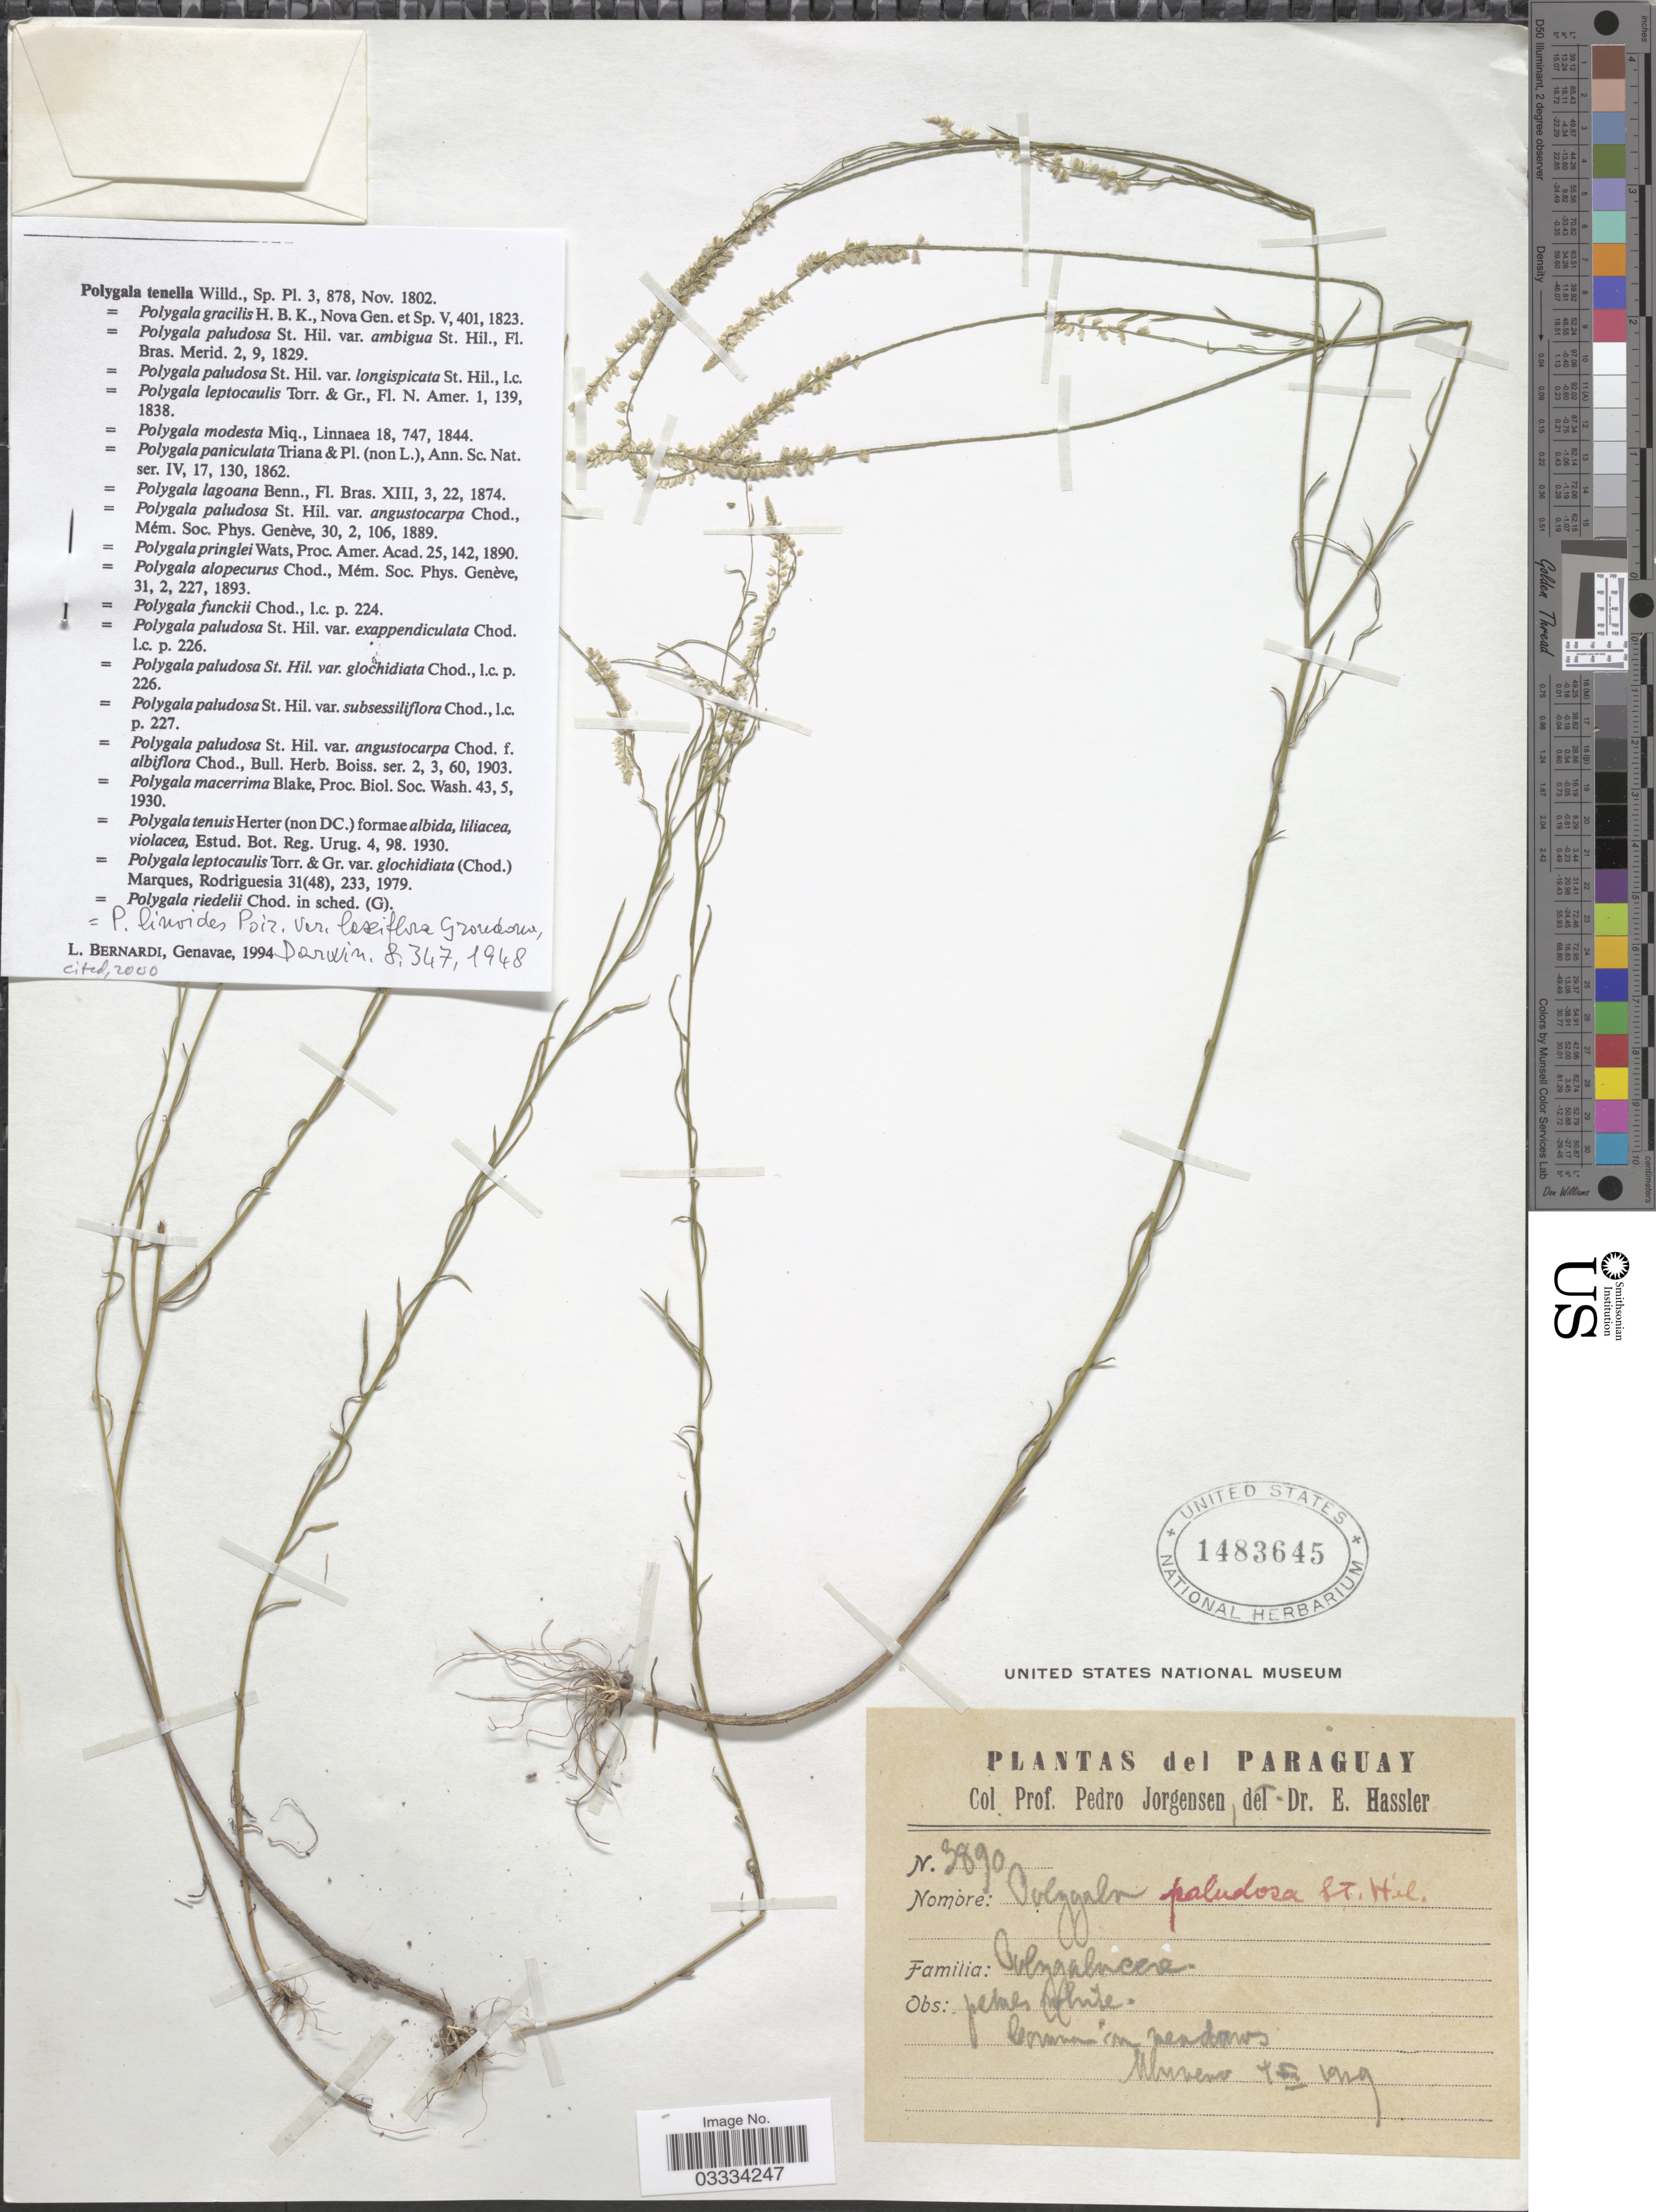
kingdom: Plantae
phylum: Tracheophyta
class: Magnoliopsida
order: Fabales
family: Polygalaceae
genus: Polygala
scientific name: Polygala tenella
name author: Willd.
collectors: P. Jörgensen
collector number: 3890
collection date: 1929-12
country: Paraguay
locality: Moreno [interpreted].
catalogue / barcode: US 1483645